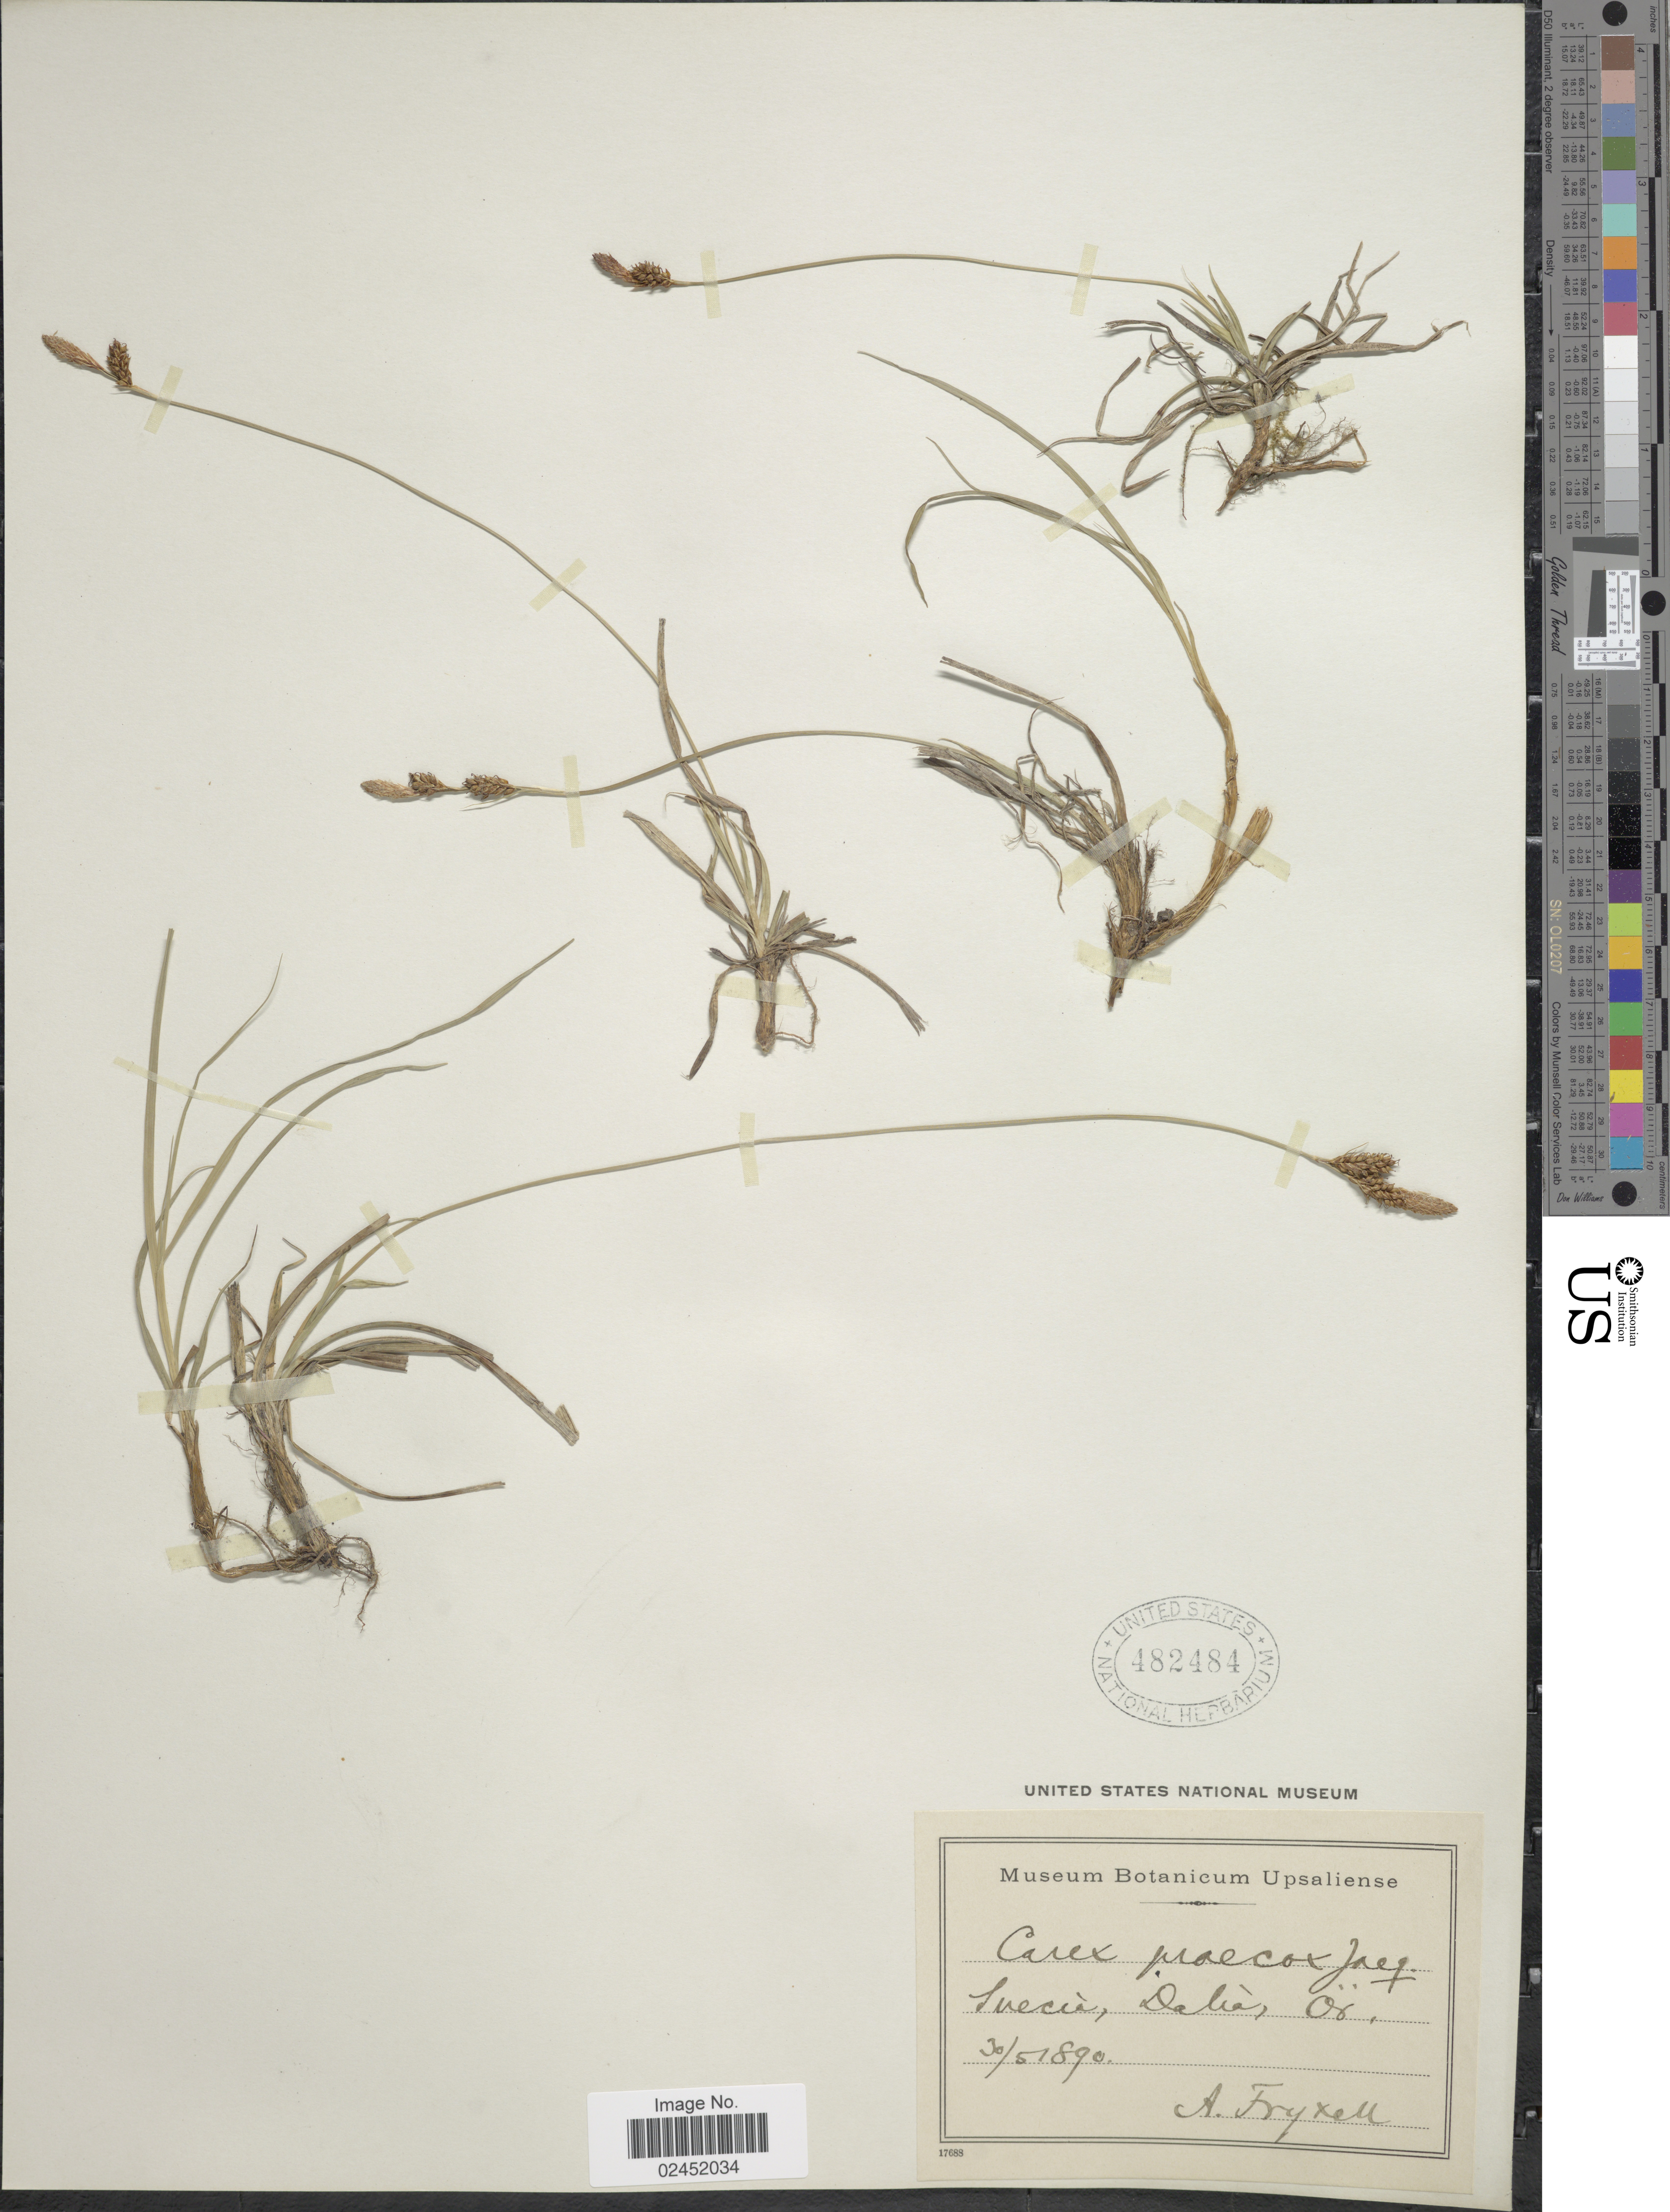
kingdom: Plantae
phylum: Tracheophyta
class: Liliopsida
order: Poales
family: Cyperaceae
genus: Carex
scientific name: Carex praecox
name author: Schreb.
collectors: A. Fryxell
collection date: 1890-05-30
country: Sweden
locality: Suecia, Dalia. Ör.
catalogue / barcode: US 482484